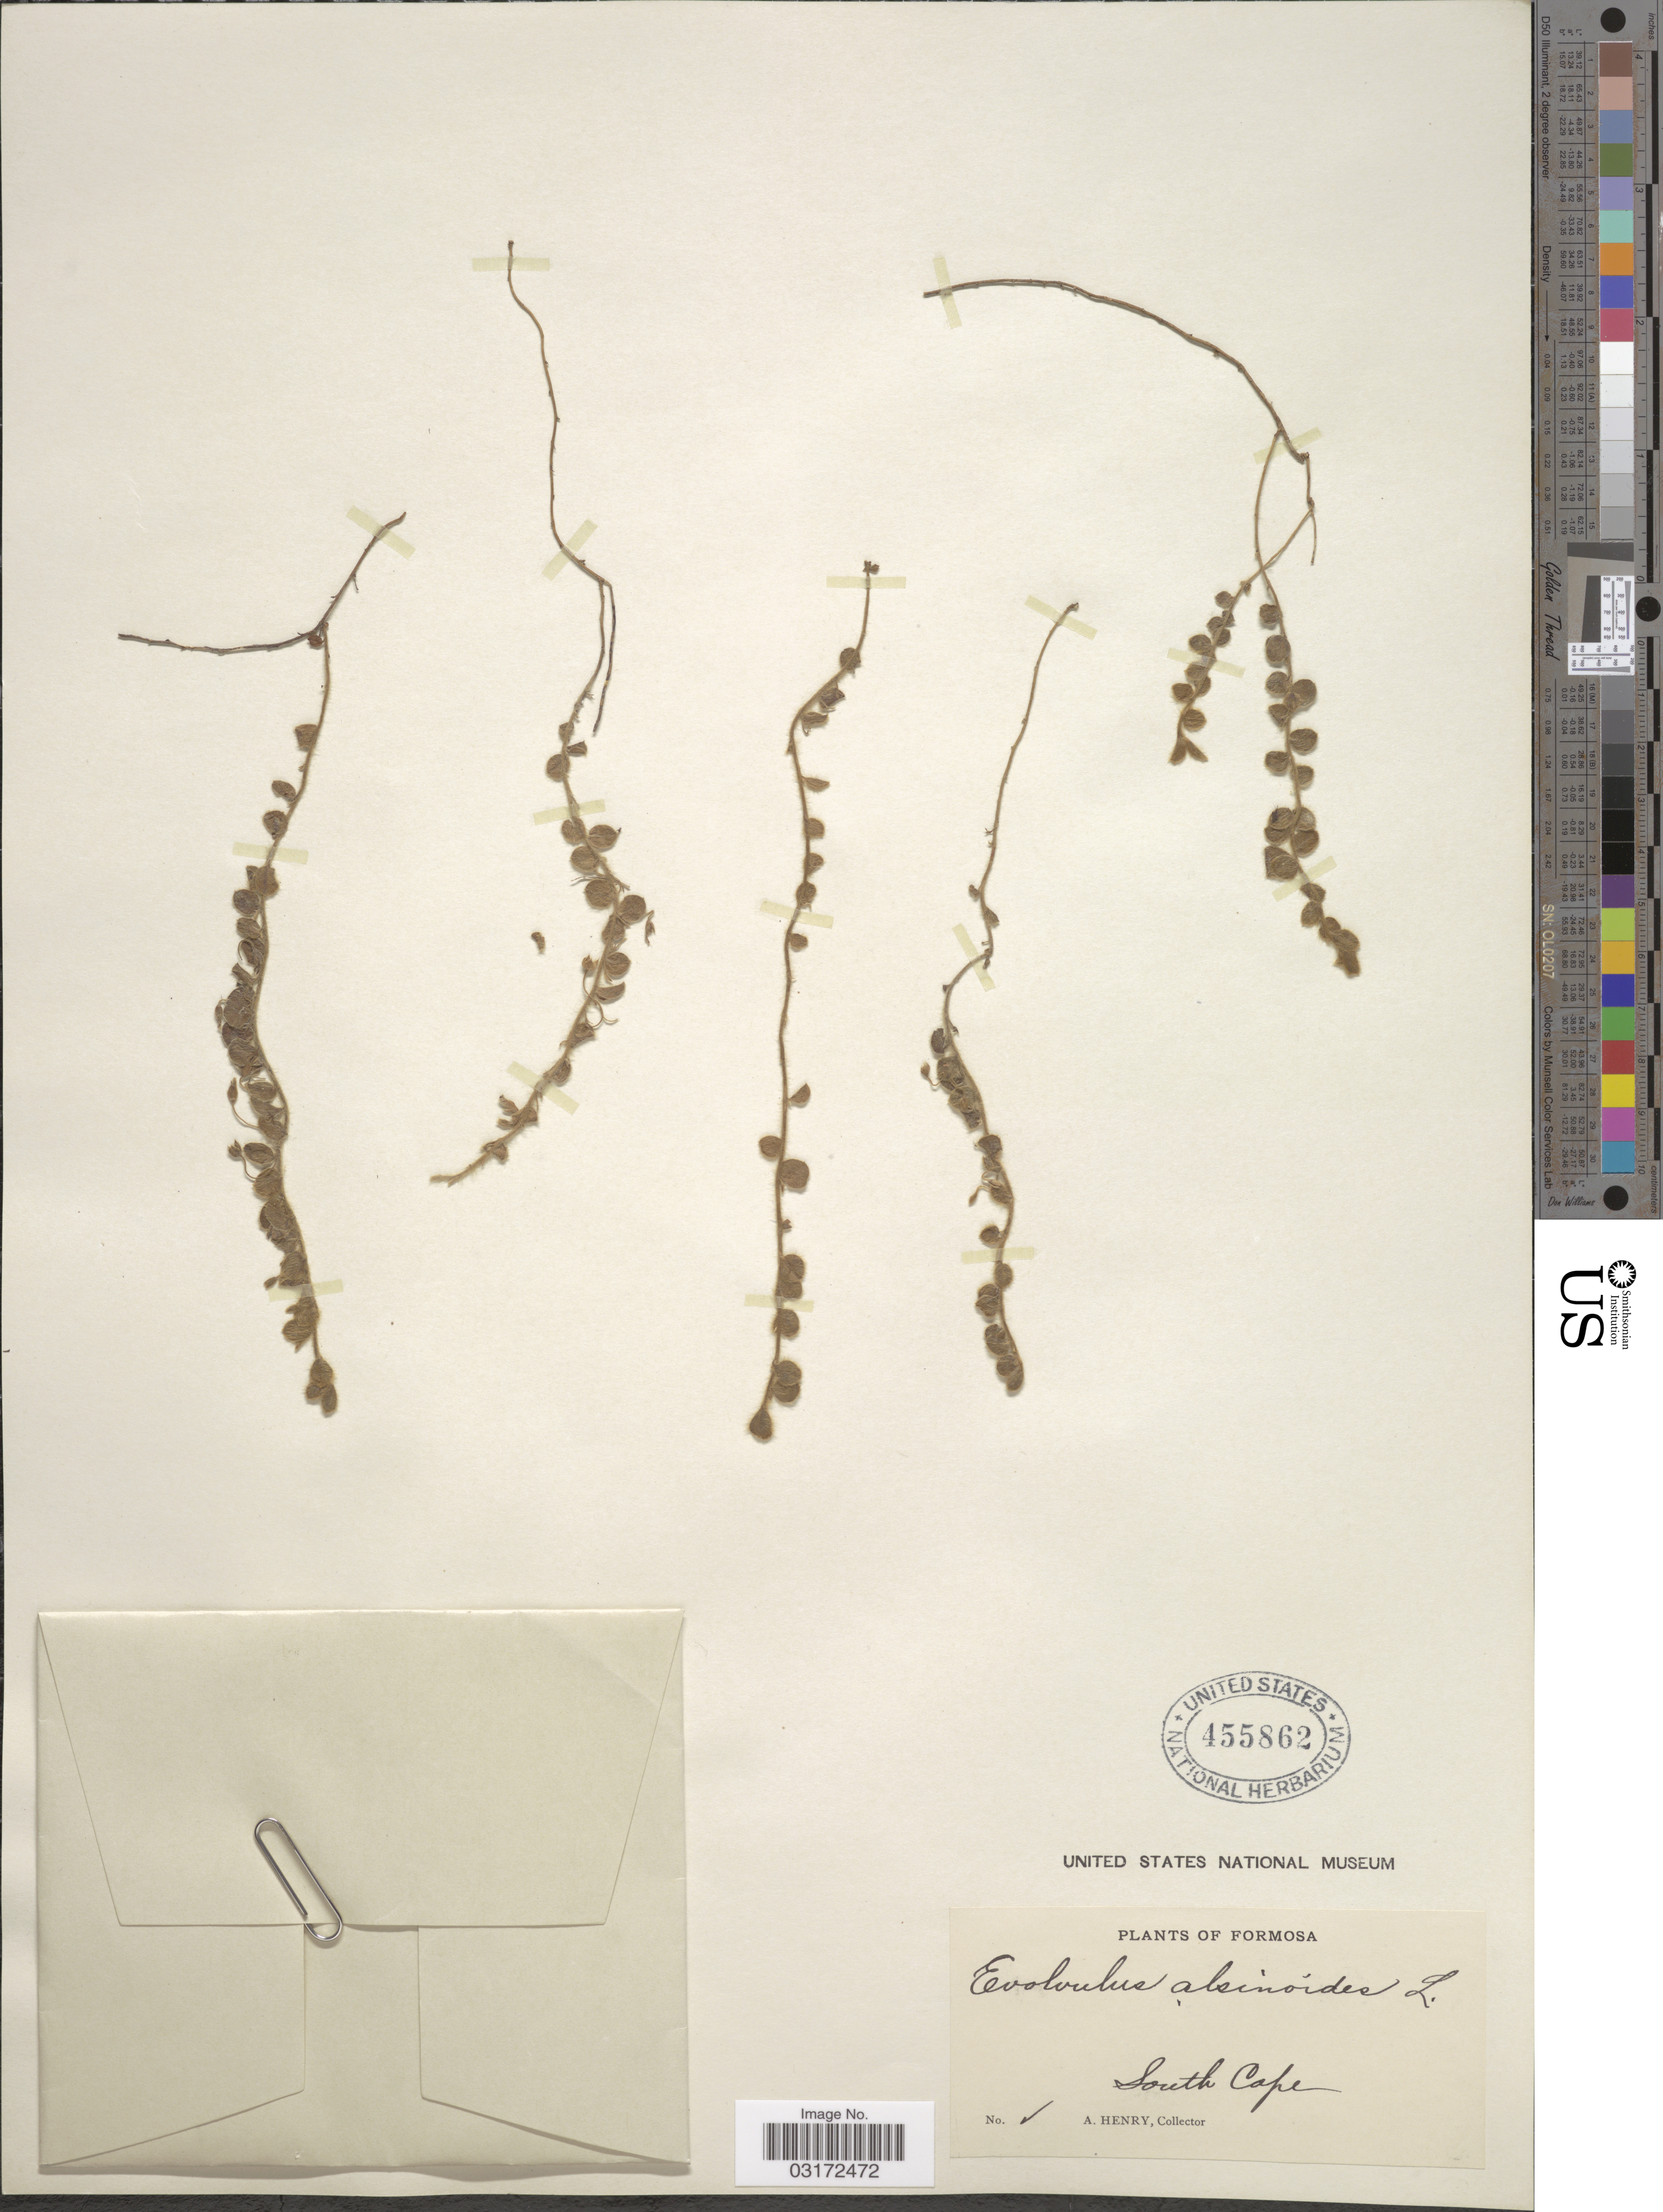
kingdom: Plantae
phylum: Tracheophyta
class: Magnoliopsida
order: Solanales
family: Convolvulaceae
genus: Evolvulus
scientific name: Evolvulus alsinoides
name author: (L.) L.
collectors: A. Henry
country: Taiwan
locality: Formosa. South Cape.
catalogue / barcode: US 455862